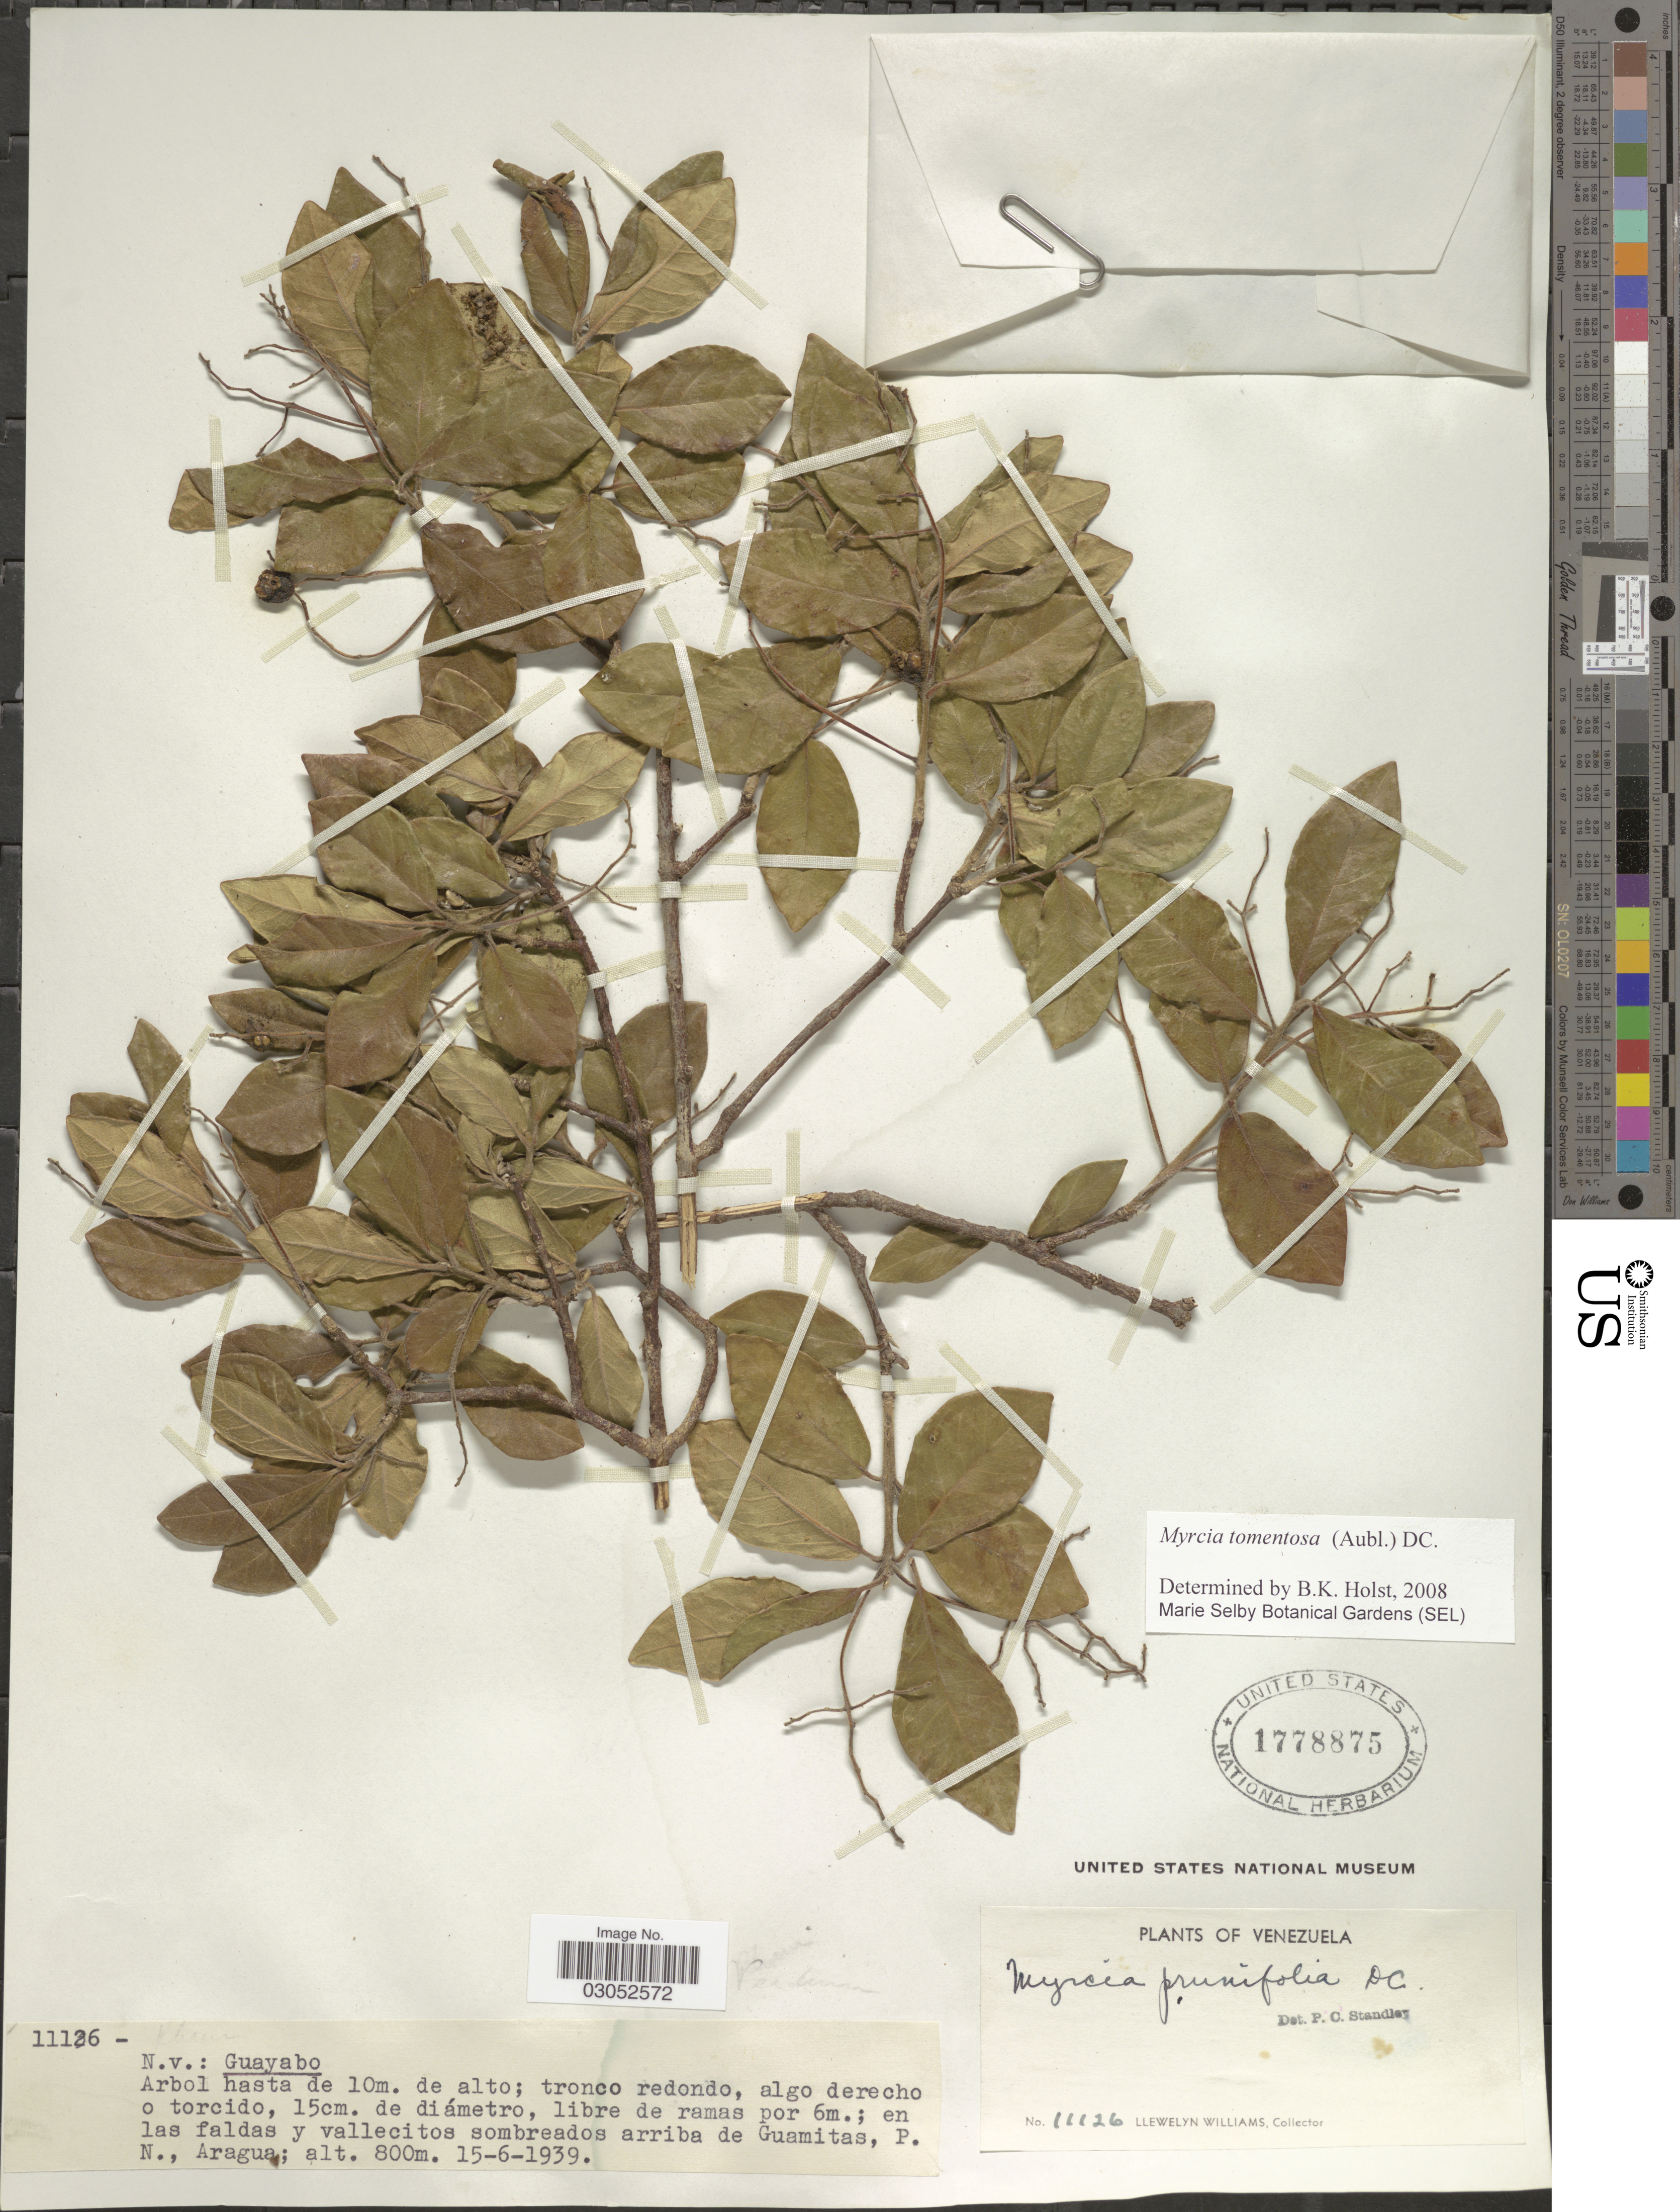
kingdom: Plantae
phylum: Tracheophyta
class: Magnoliopsida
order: Myrtales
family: Myrtaceae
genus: Myrcia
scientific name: Myrcia tomentosa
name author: (Aubl.) DC.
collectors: Ll. Williams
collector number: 11126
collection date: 1939-06-15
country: Venezuela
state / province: Aragua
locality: En las faldas y vallecitos sombreados arriba de Guamitas, P.N., Aragua.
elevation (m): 800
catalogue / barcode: US 1778875